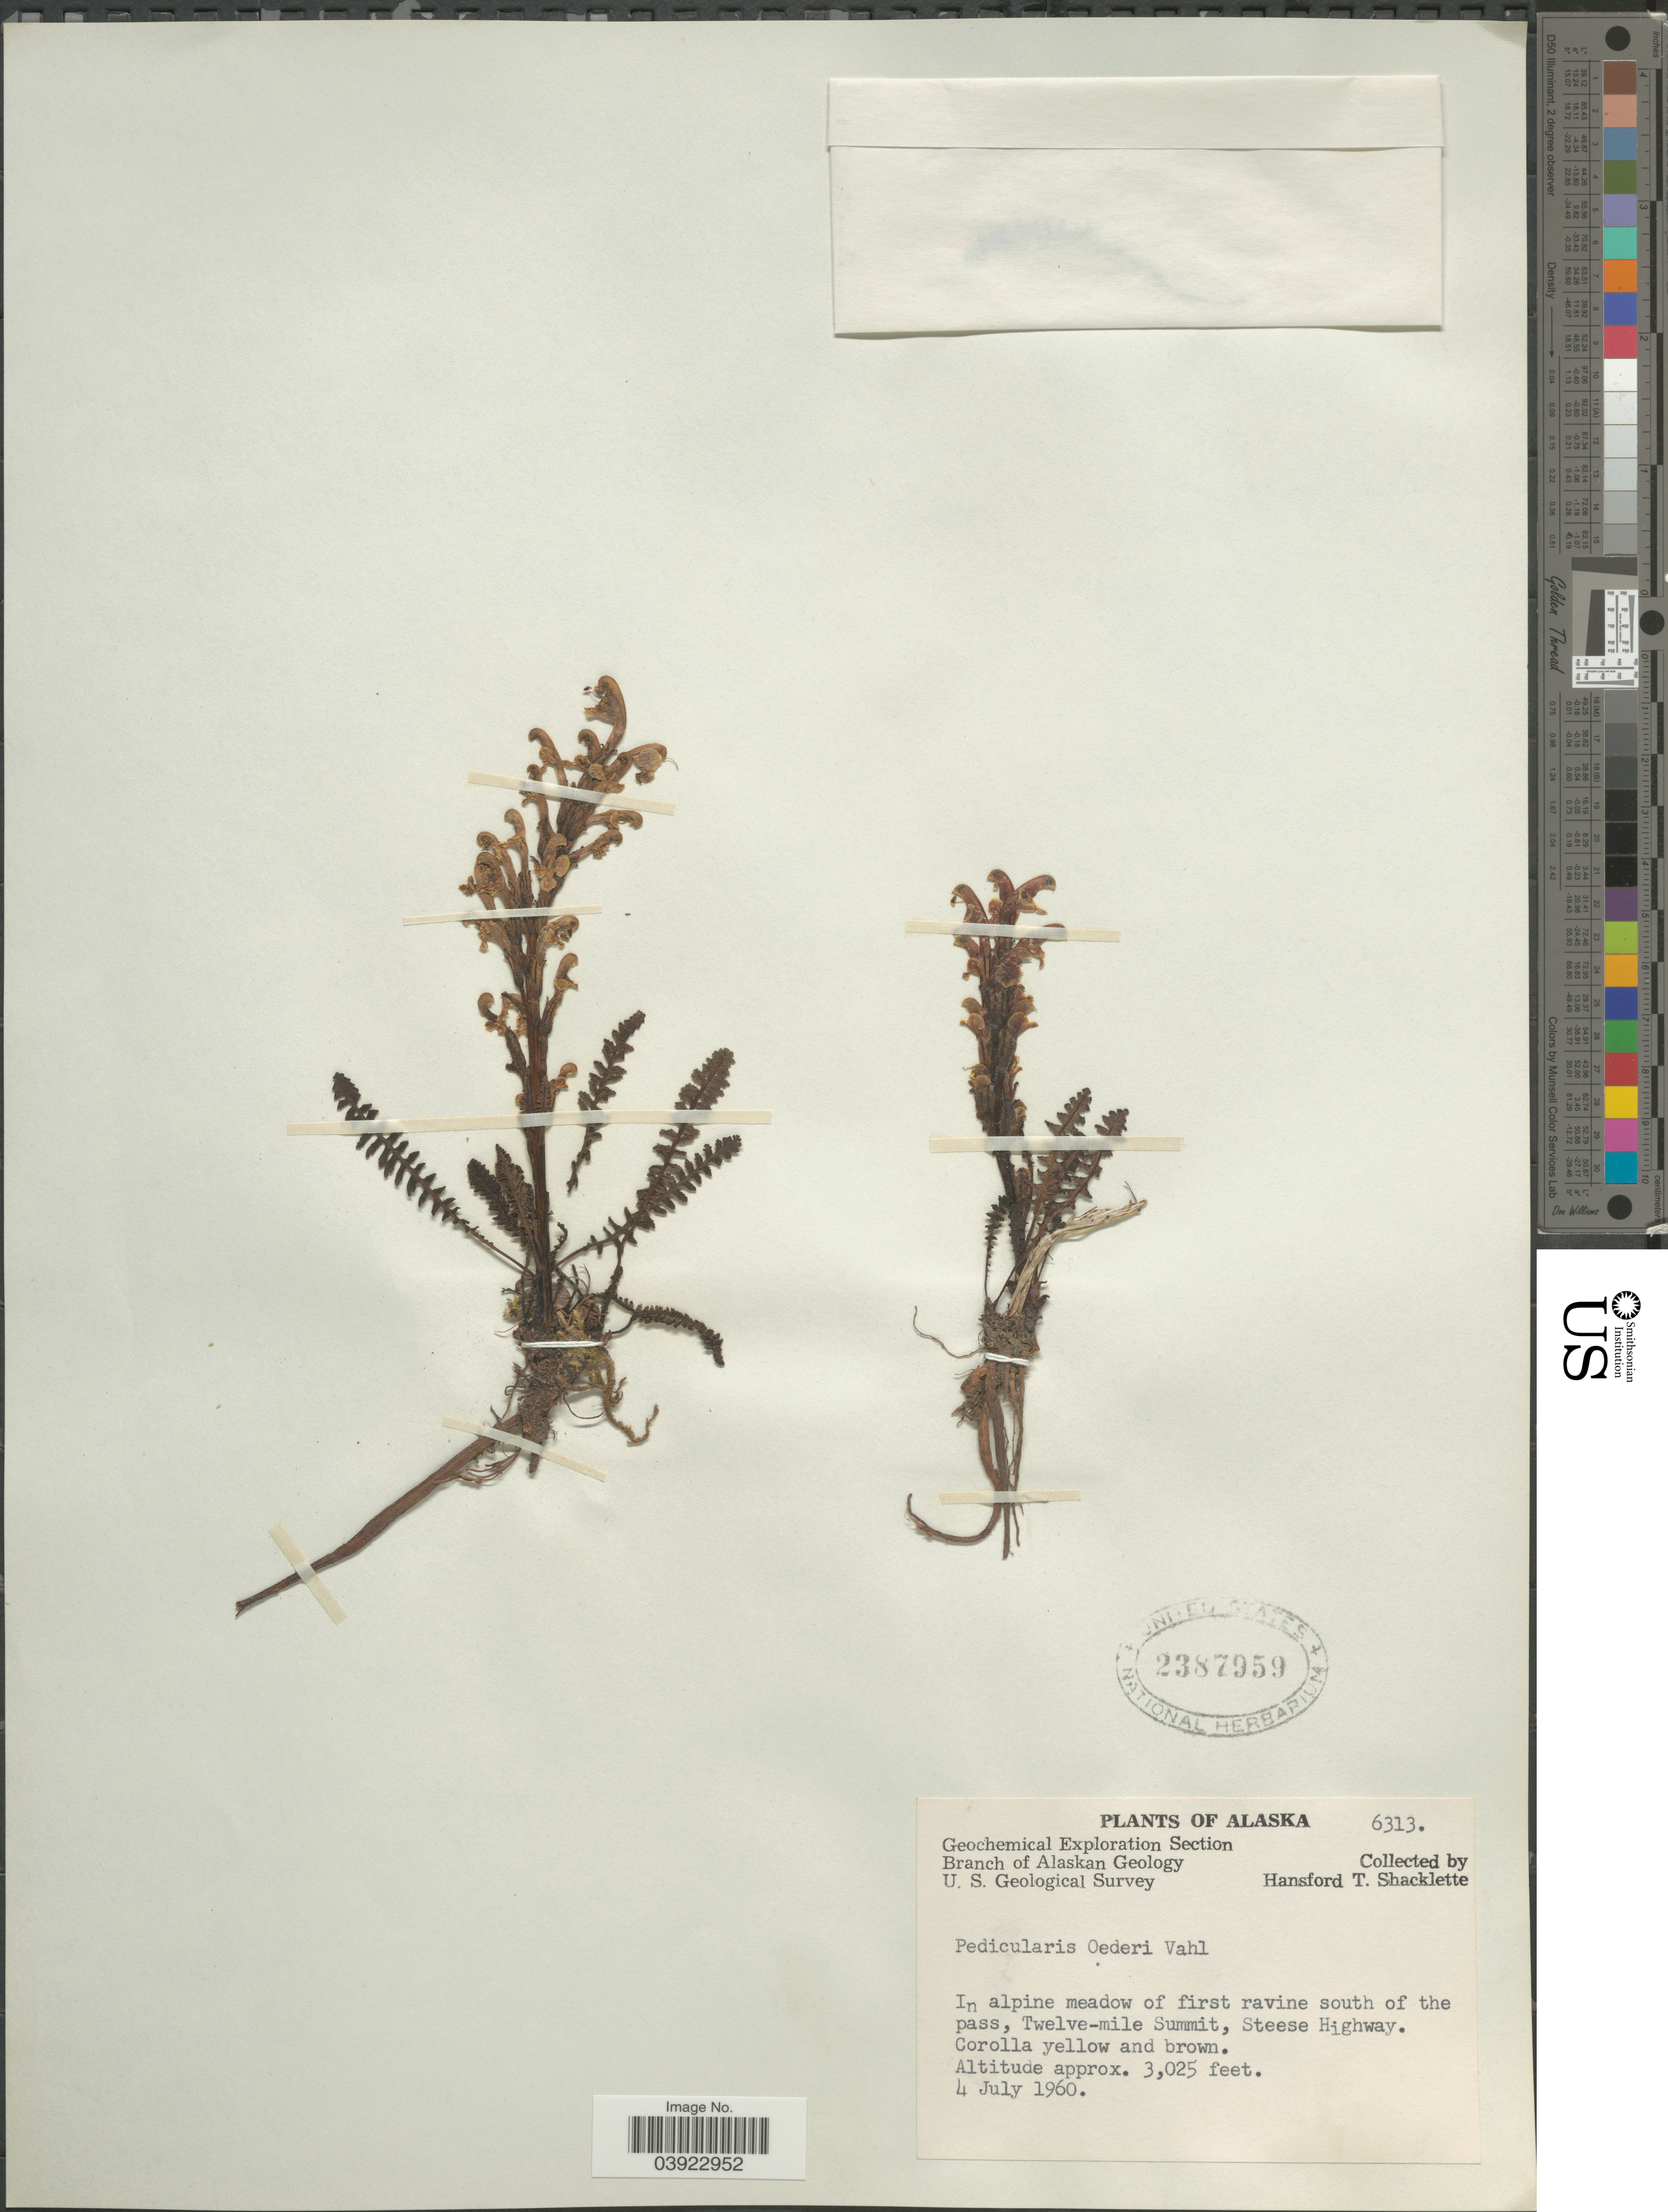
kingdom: Plantae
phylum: Tracheophyta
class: Magnoliopsida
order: Lamiales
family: Orobanchaceae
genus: Pedicularis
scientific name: Pedicularis oederi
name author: Vahl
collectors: H. Shacklette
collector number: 6313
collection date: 1960-07-04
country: United States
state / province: Alaska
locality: In alpine meadow of first ravine south of the pass, Twelve-mile Summit, Steese Highway.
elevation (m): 922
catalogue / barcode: US 2387959